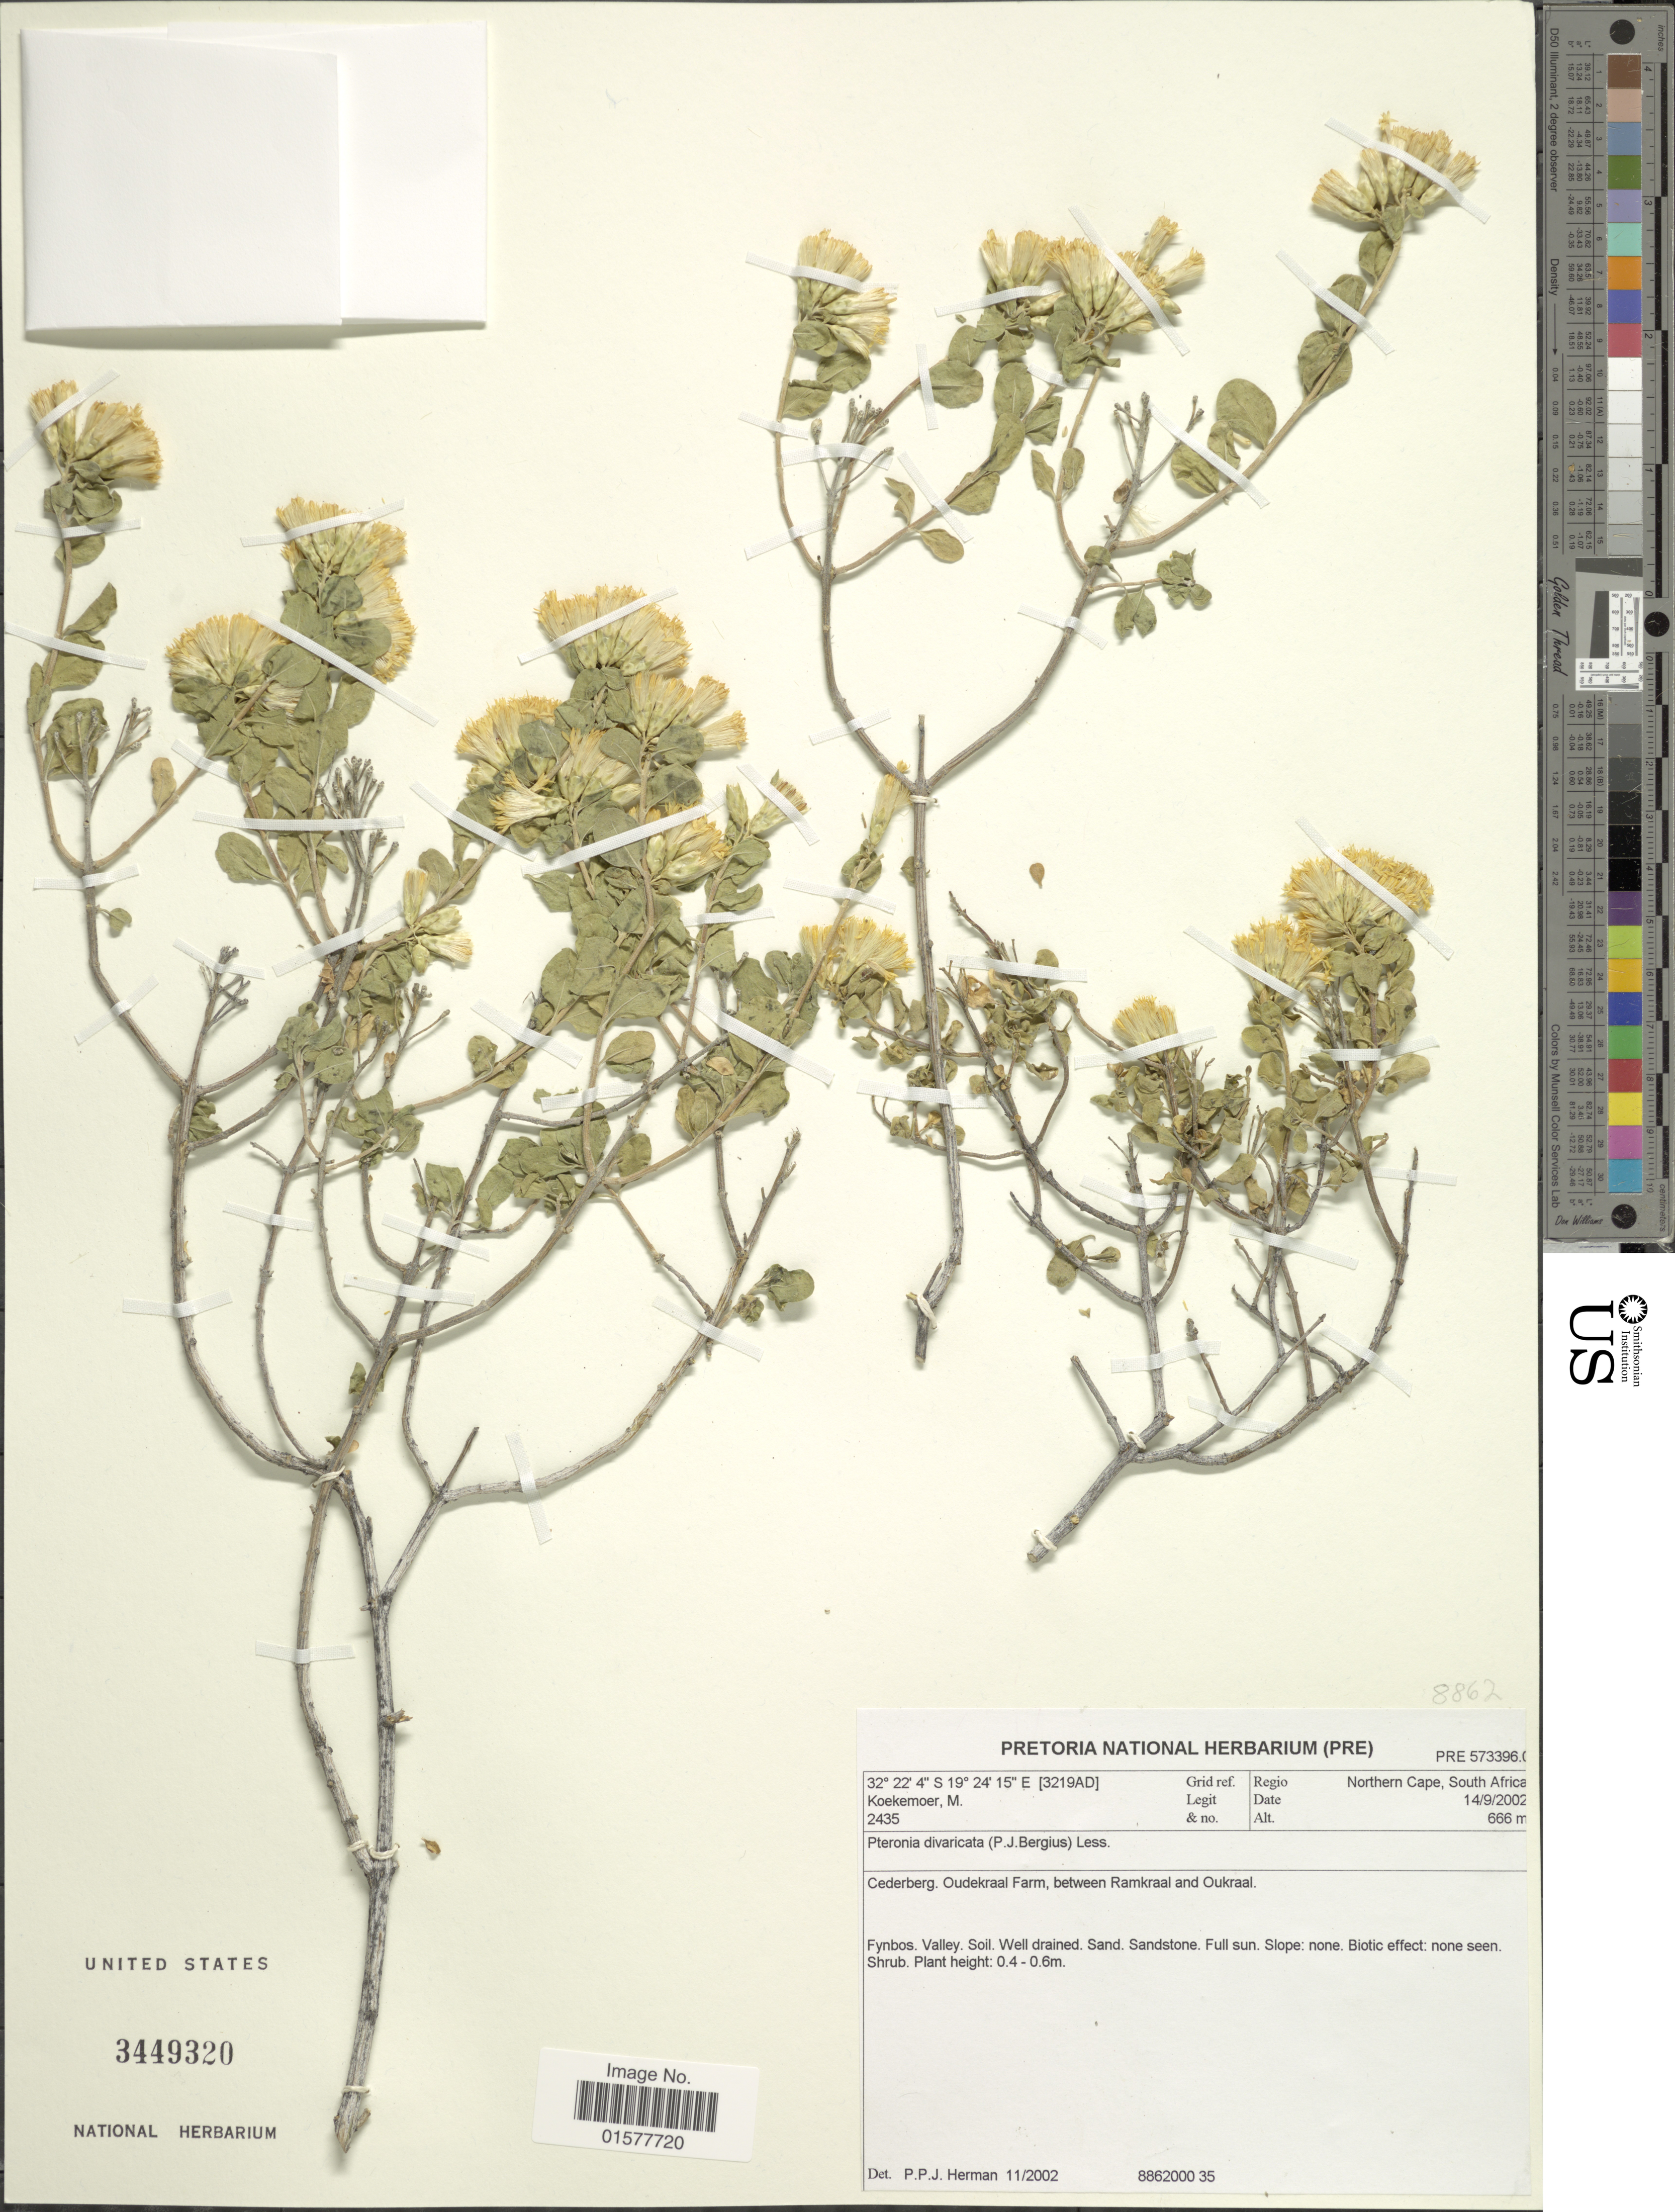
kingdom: Plantae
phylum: Tracheophyta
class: Magnoliopsida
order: Asterales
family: Asteraceae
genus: Pteronia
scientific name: Pteronia divaricata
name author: (P.J. Bergius) Less.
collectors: M. Koekemoer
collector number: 2435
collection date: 2002-09-14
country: South Africa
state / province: Northern Cape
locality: Grid ref. [3219AD], Regio Northern Cape, South Africa, Cederberg, Oudekraal Farm, Between Ramkraal and Oukraal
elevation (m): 666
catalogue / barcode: US 3449320